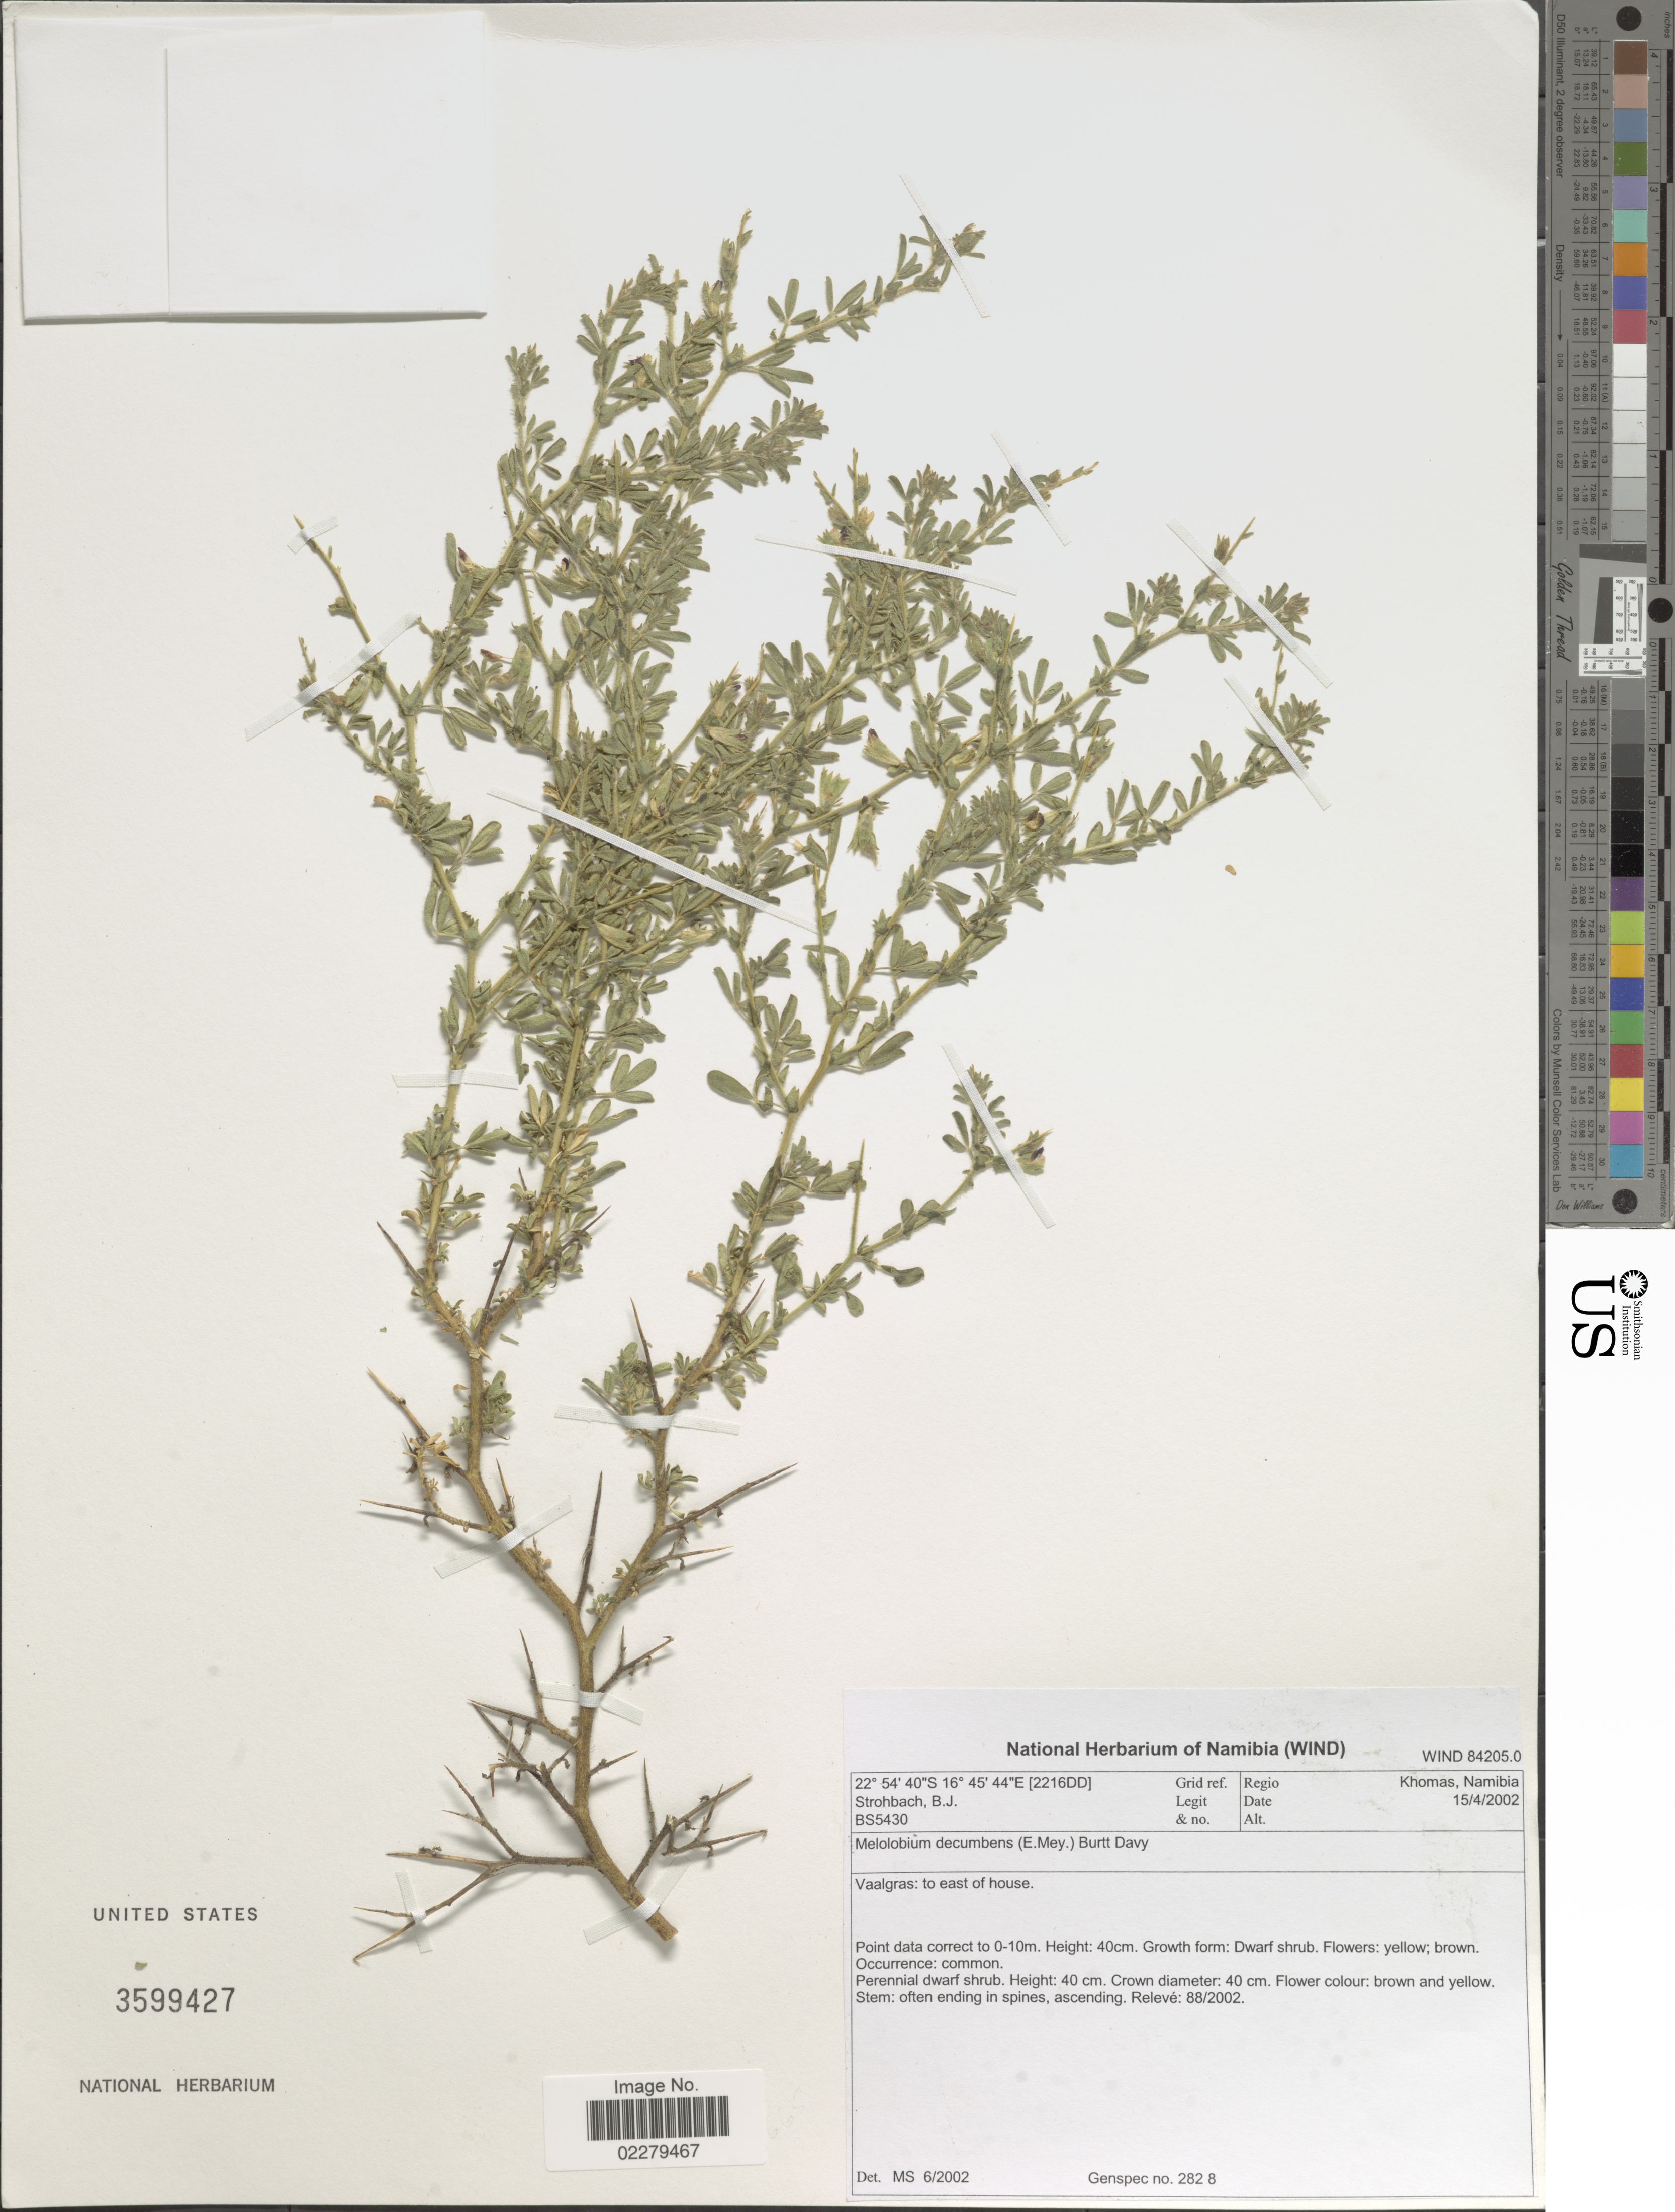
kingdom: Plantae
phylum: Tracheophyta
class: Magnoliopsida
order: Fabales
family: Fabaceae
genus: Melolobium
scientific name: Melolobium decumbens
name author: Benth.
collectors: B. Strohbach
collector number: BS5430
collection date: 2002-04-15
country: Namibia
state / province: Khomas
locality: Vaalgras: to east of house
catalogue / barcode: US 3599427